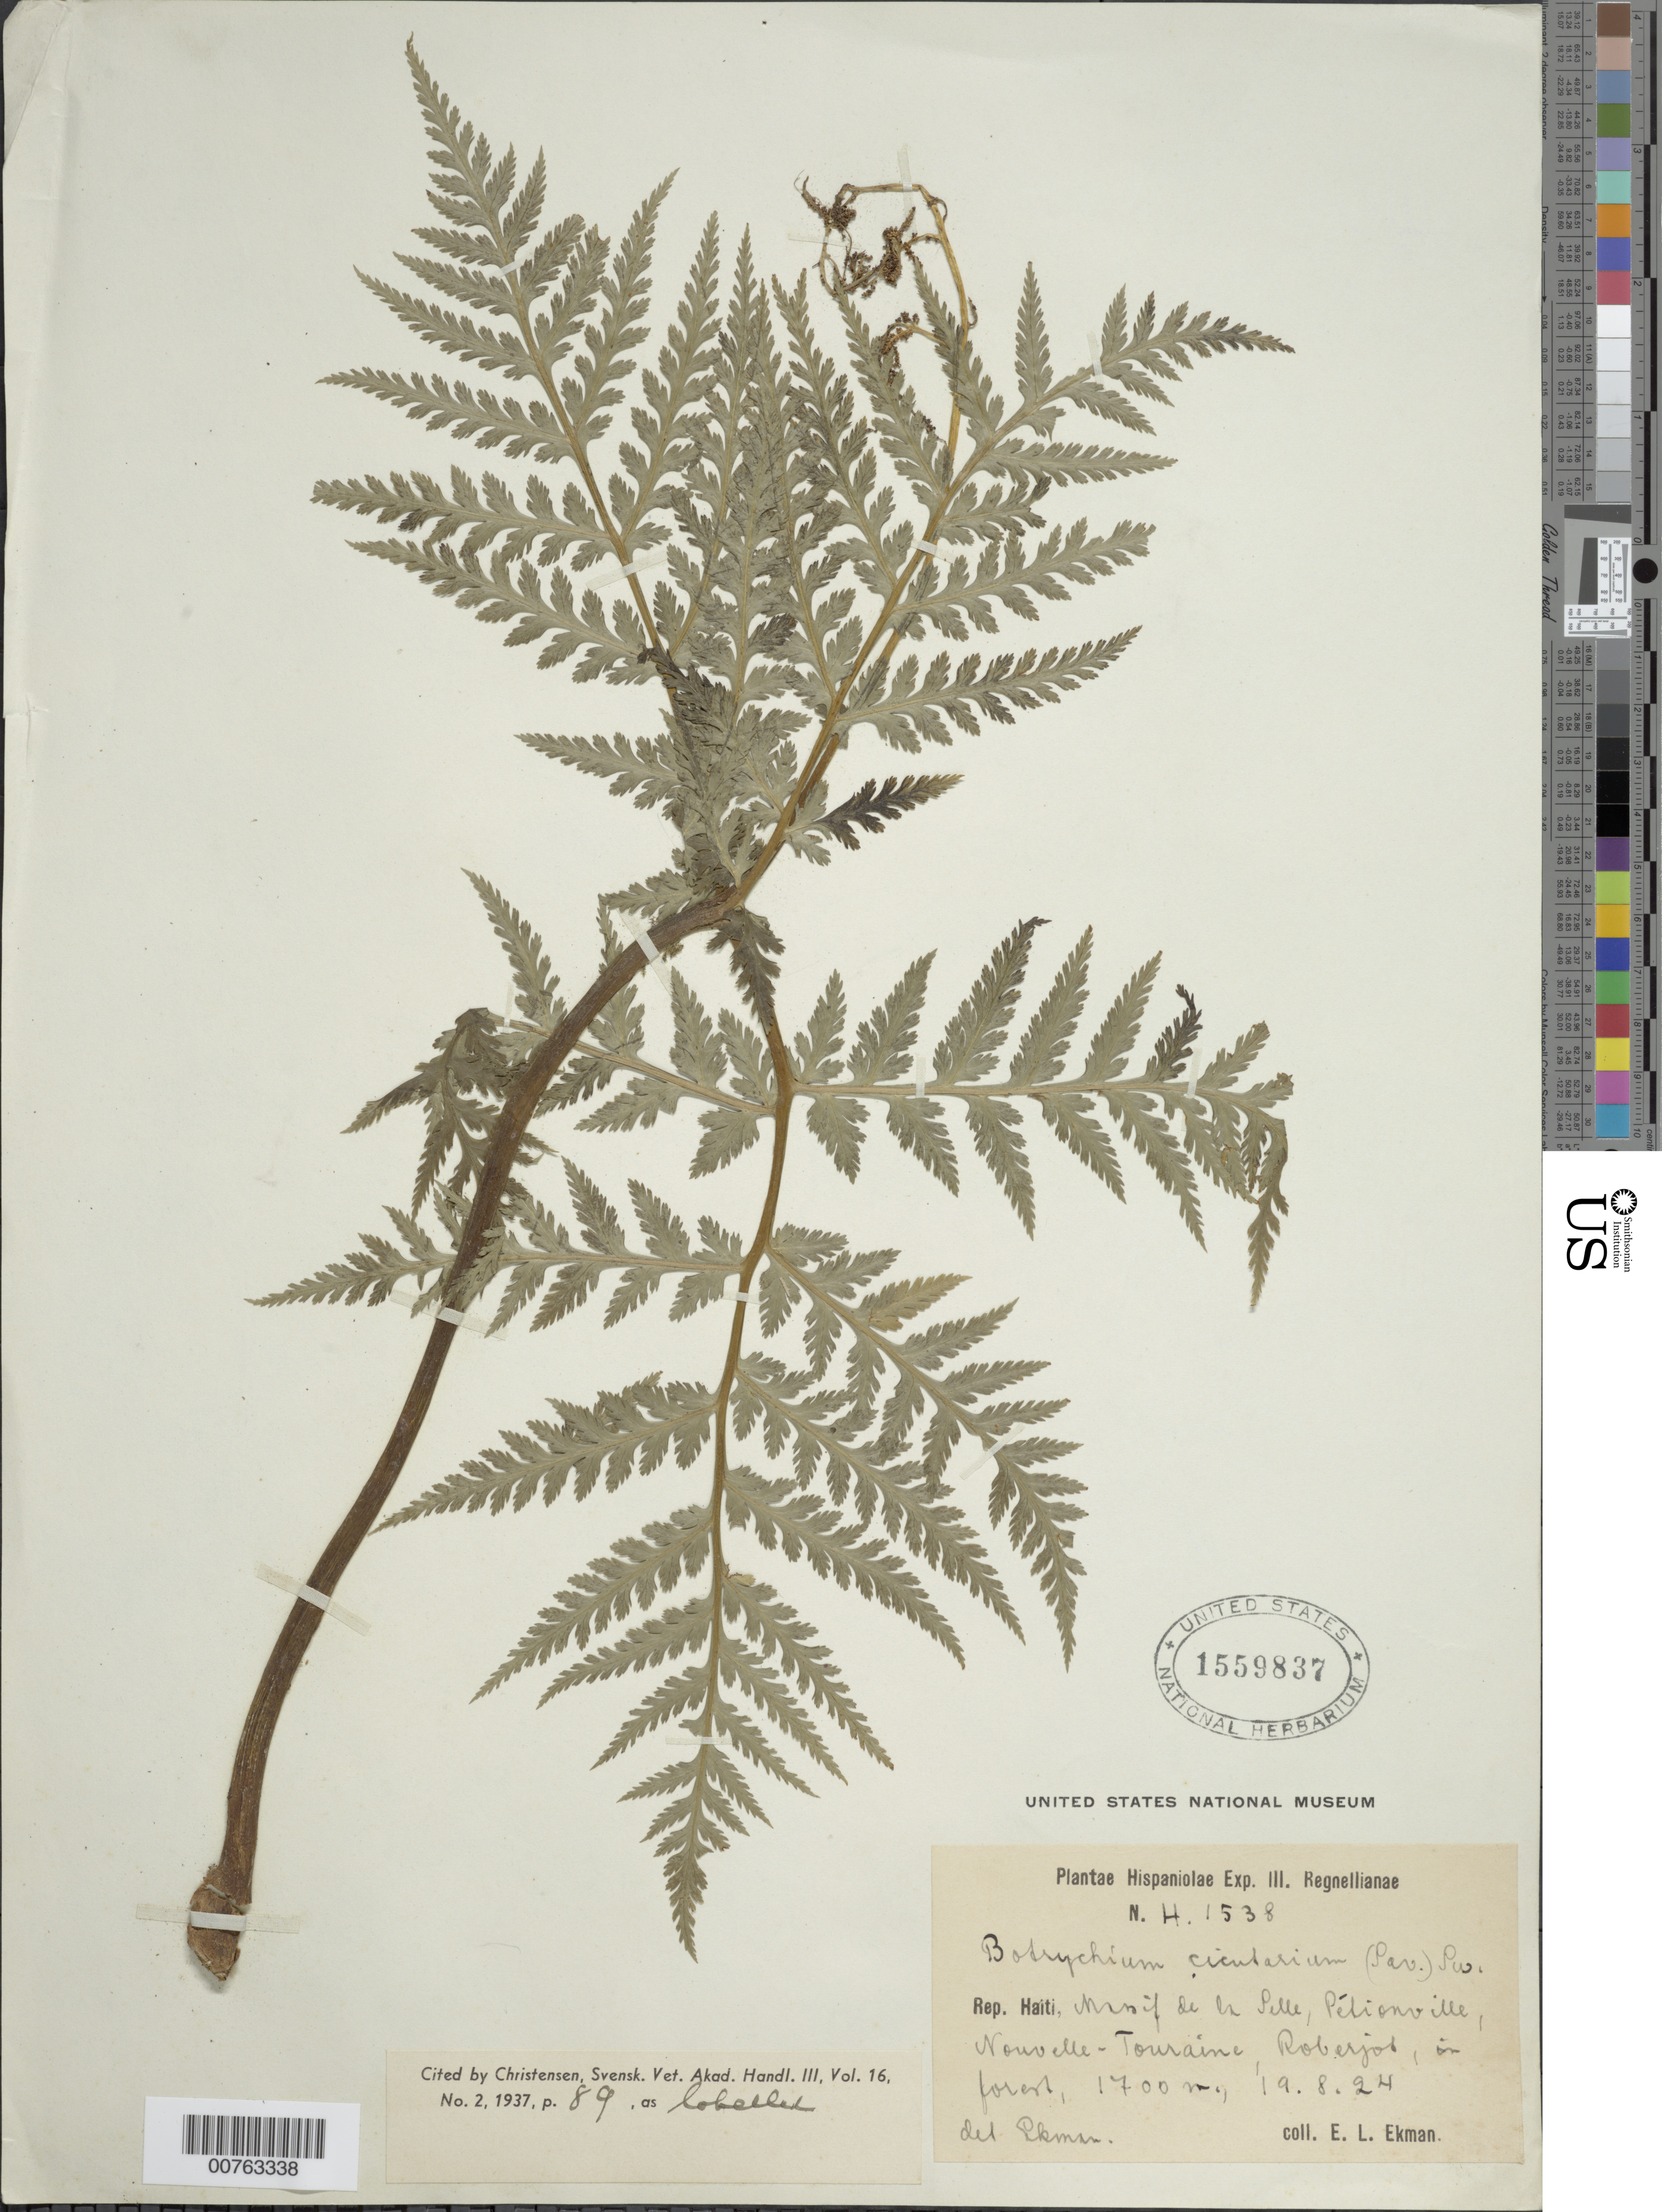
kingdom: Plantae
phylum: Tracheophyta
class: Polypodiopsida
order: Ophioglossales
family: Ophioglossaceae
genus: Botrychium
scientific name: Botrychium virginianum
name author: (L.) Sw.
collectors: E. L. Ekman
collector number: H 1538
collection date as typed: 19 Aug 1924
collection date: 1924-08-19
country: Haiti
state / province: Ouest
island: Hispaniola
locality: Massif de la Selle, Pélionville, Nouvelle-Tourraine, Roberjos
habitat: In forest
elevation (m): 1700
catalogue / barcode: US 1559837